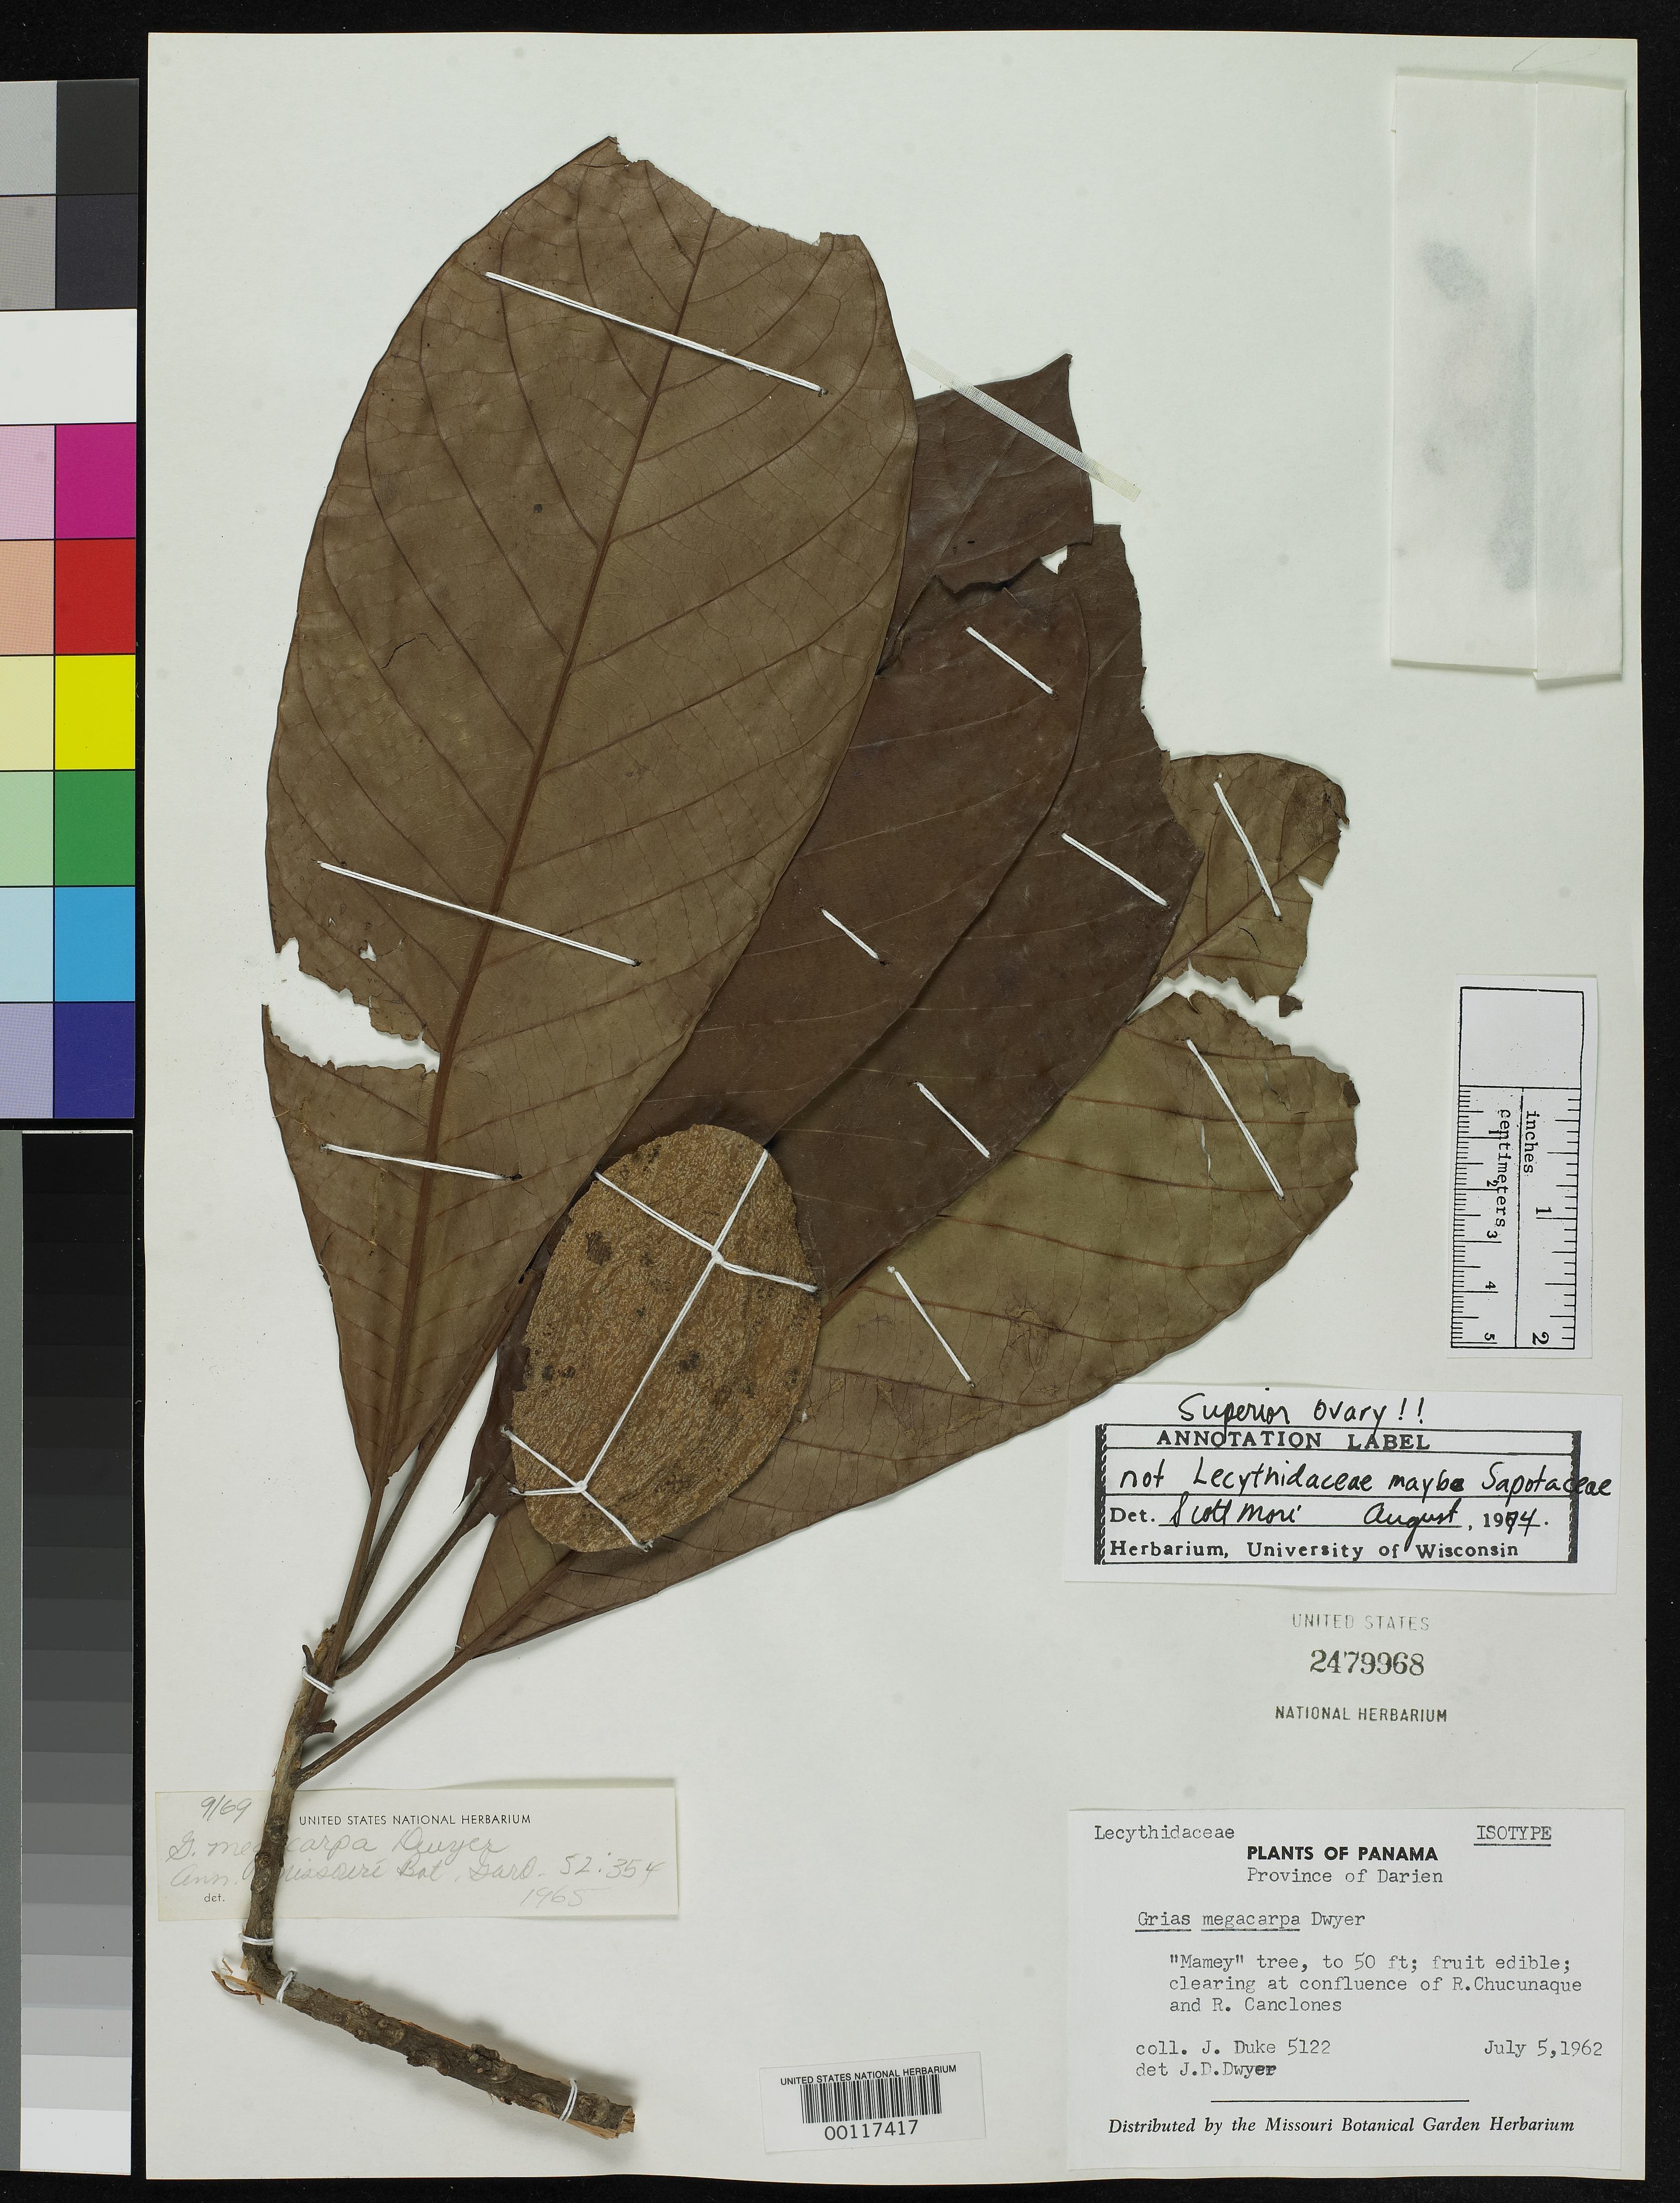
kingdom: Plantae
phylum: Tracheophyta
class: Magnoliopsida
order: Ericales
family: Lecythidaceae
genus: Grias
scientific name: Grias megacarpa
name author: Dwyer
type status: Isotype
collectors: J. A. Duke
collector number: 5122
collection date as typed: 05 Jul 1962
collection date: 1962-07-05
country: Panama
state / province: Darién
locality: Confluence Chucunaque and Canclones Rivers.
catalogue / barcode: US 2479968